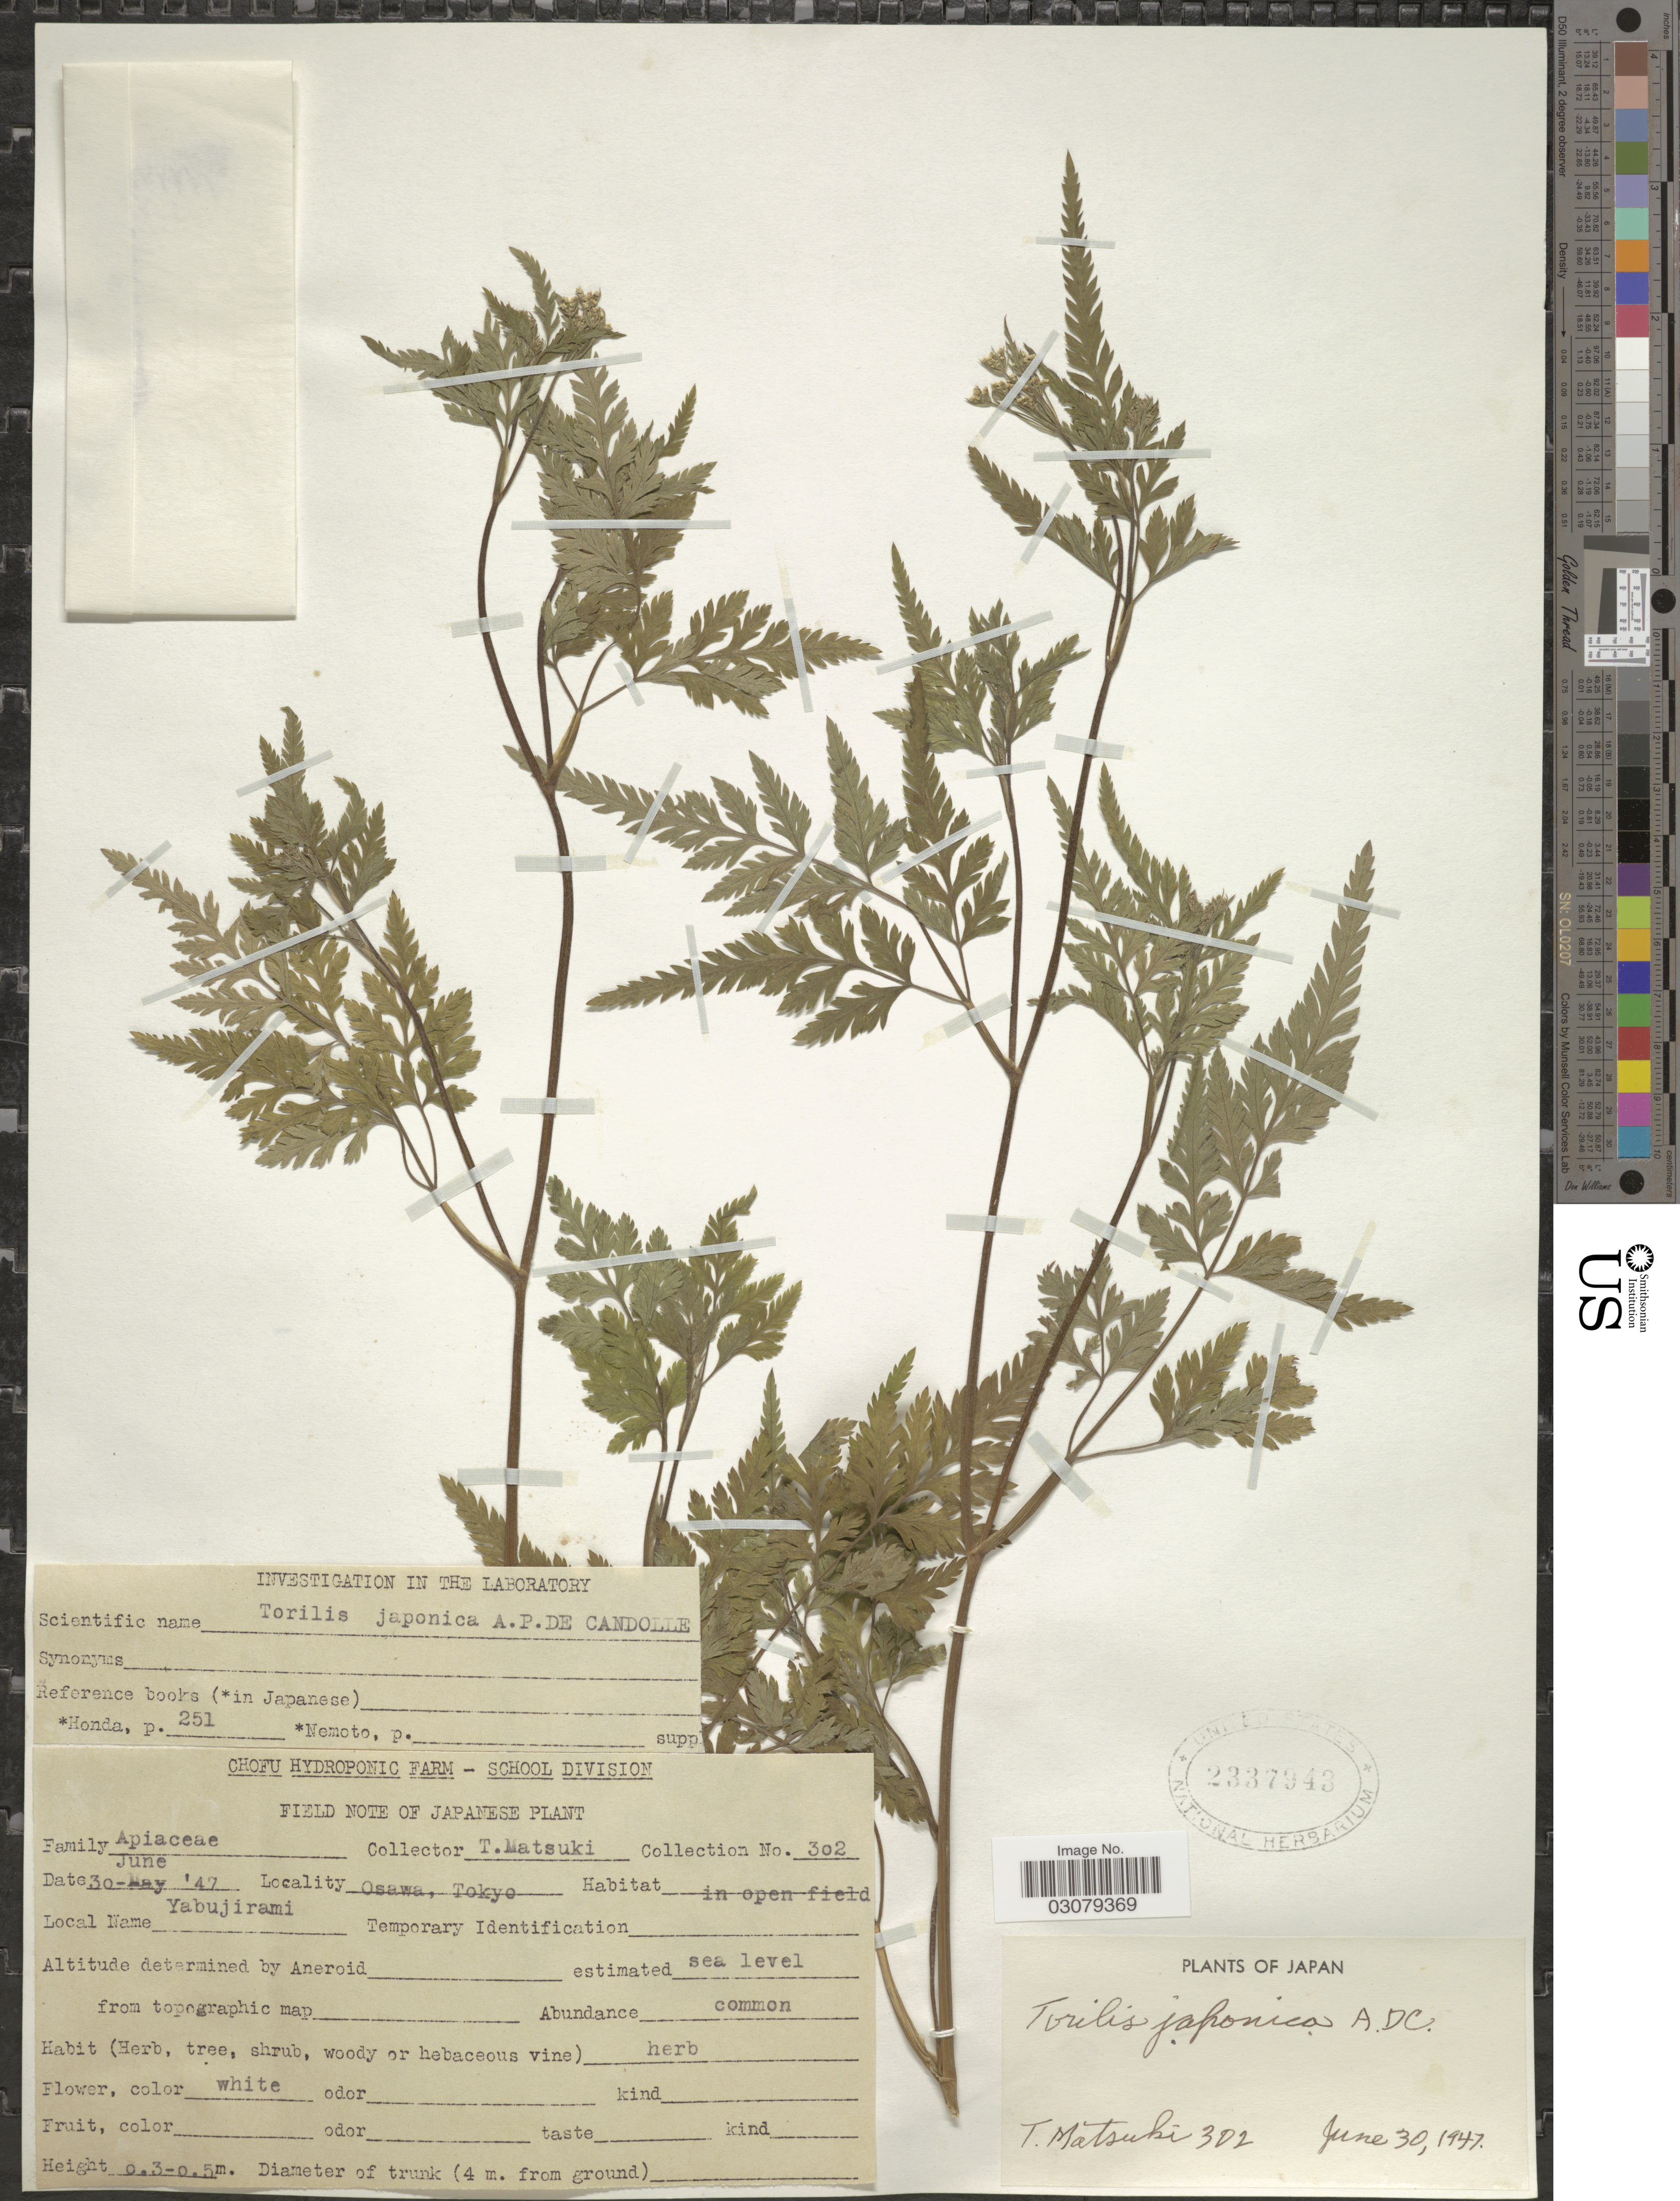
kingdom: Plantae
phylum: Tracheophyta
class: Magnoliopsida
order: Apiales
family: Apiaceae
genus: Torilis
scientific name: Torilis japonica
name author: (Houtt.) DC.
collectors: T. Matsuki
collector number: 302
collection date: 1947-06-30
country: Japan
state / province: Tokyo, Federal City of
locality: Osawa, Tokyo.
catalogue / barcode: US 2337943